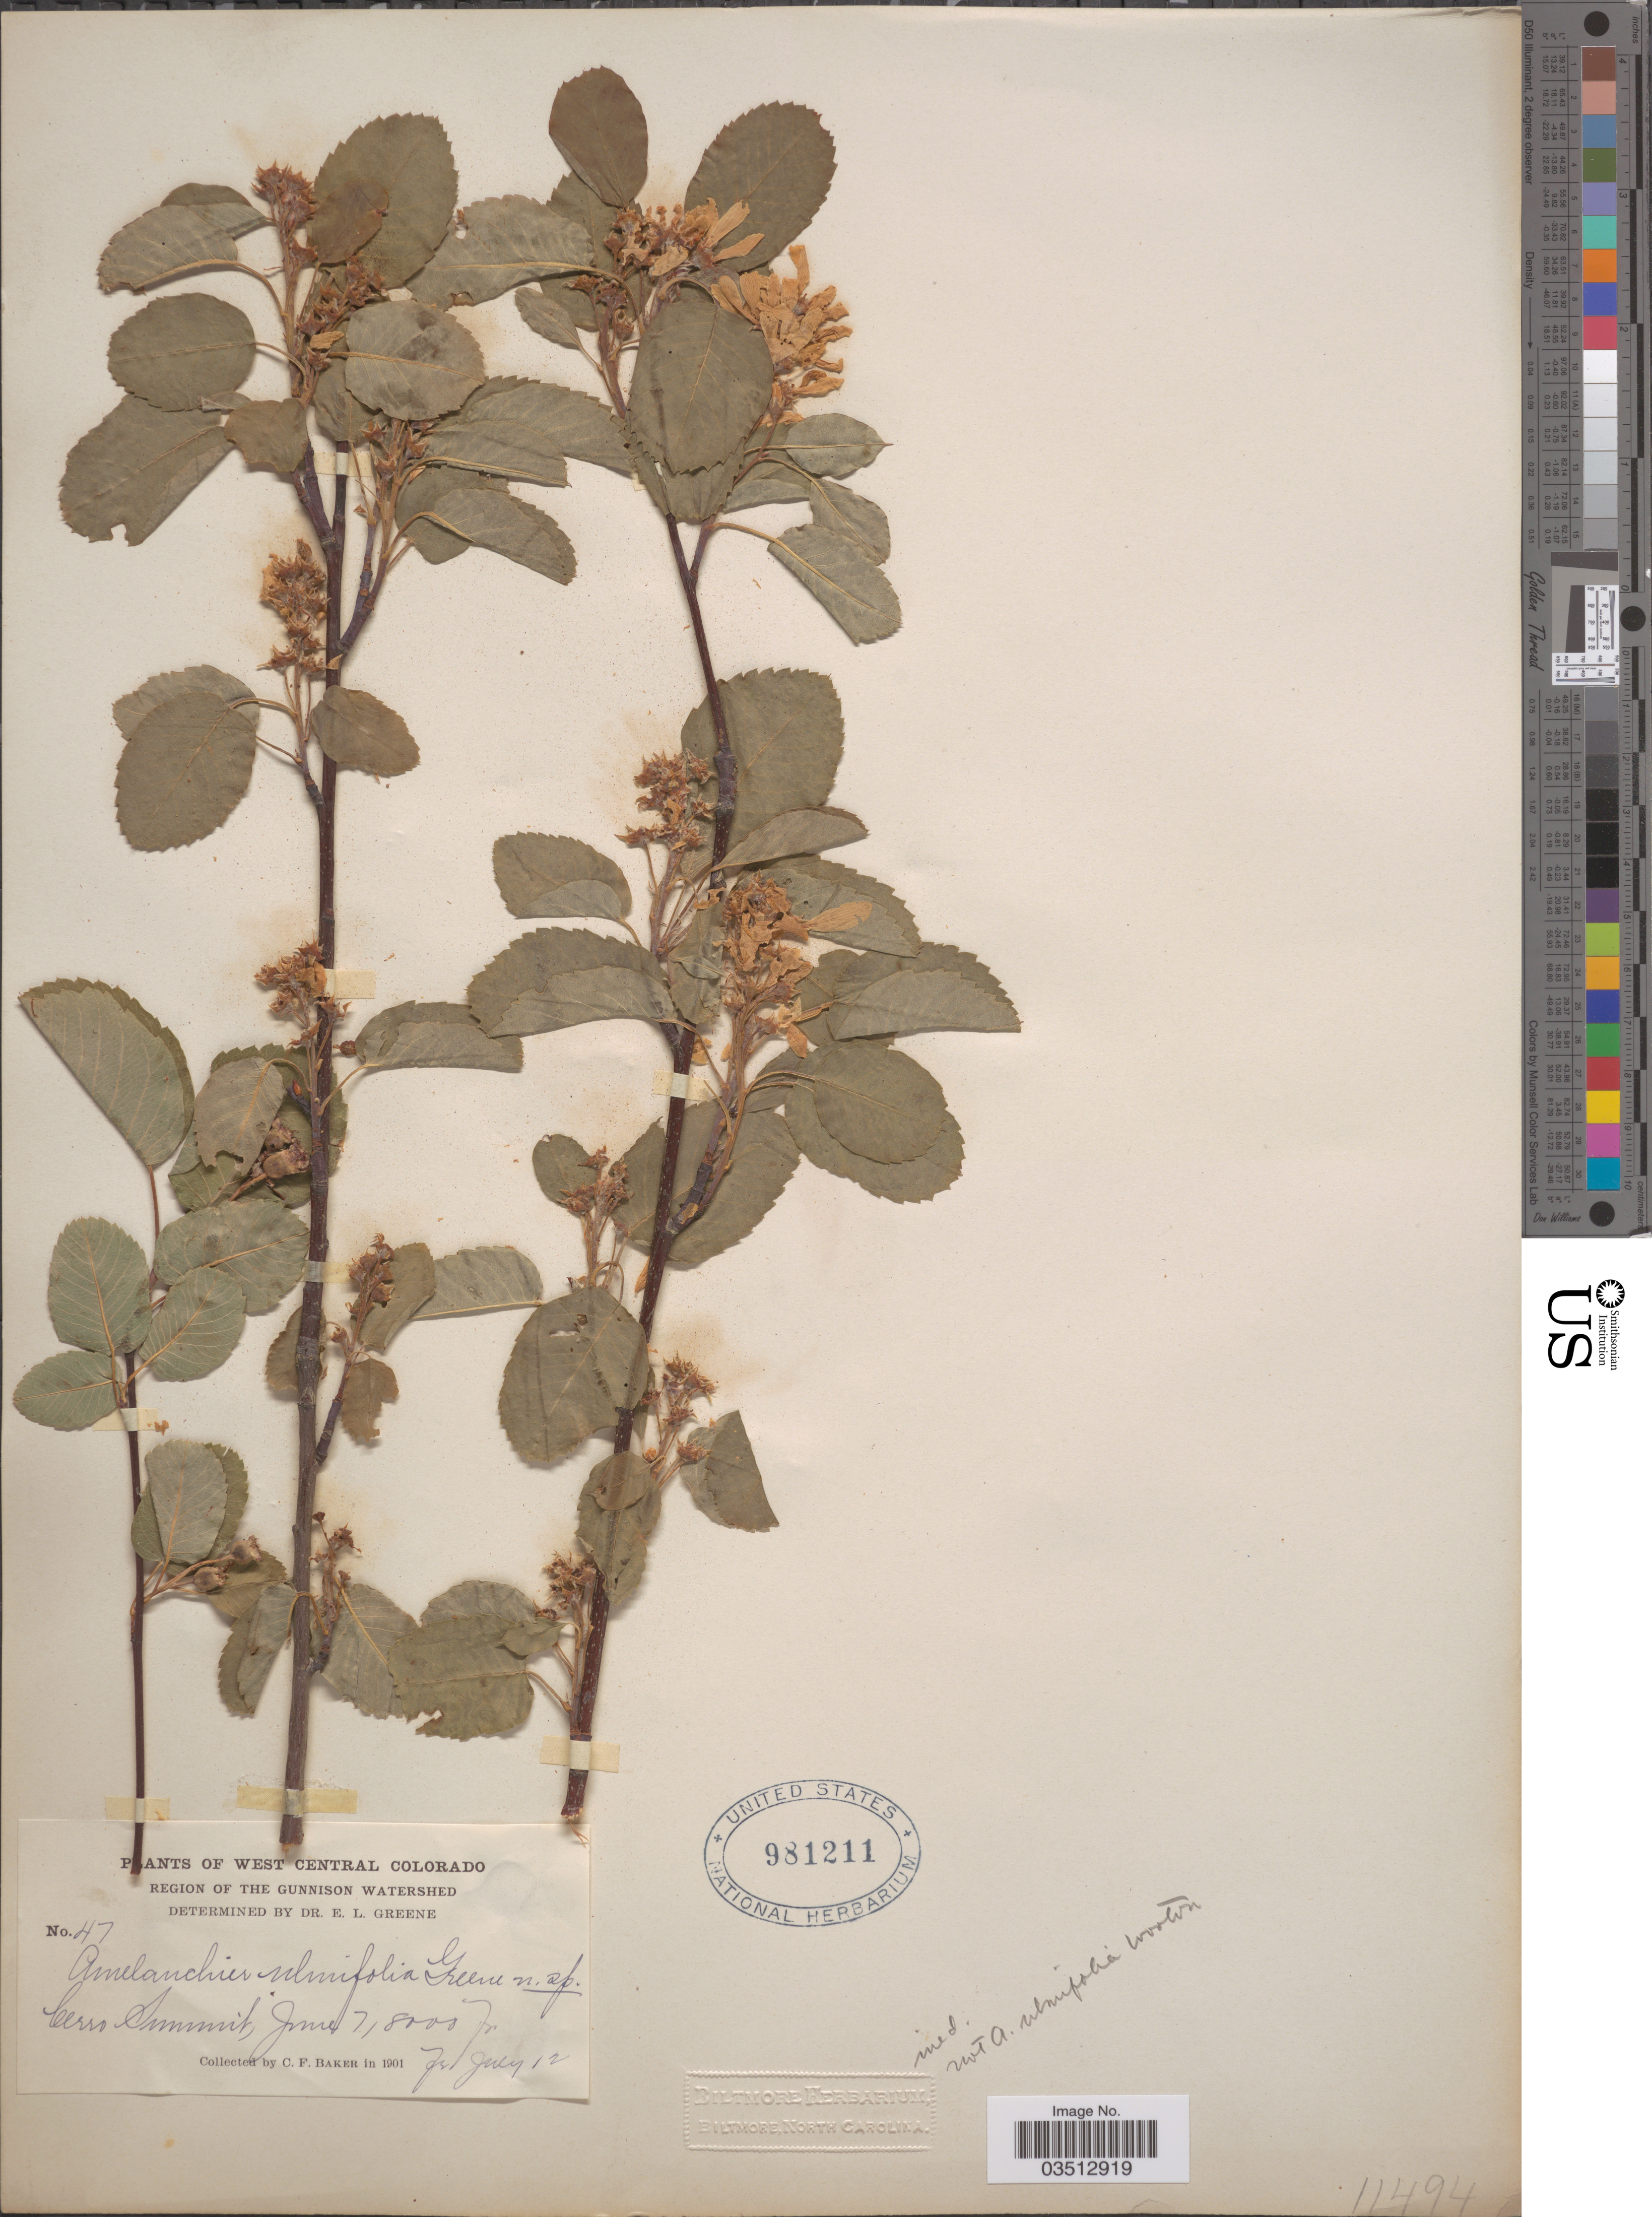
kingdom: Plantae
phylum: Tracheophyta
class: Magnoliopsida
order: Rosales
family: Rosaceae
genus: Amelanchier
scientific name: Amelanchier sp.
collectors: C. F. Baker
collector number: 47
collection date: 1901-06-07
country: United States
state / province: Colorado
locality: West Central Colorado. Region of the Gunnison Watershed. Cerro Summit.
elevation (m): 2438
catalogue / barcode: US 981211